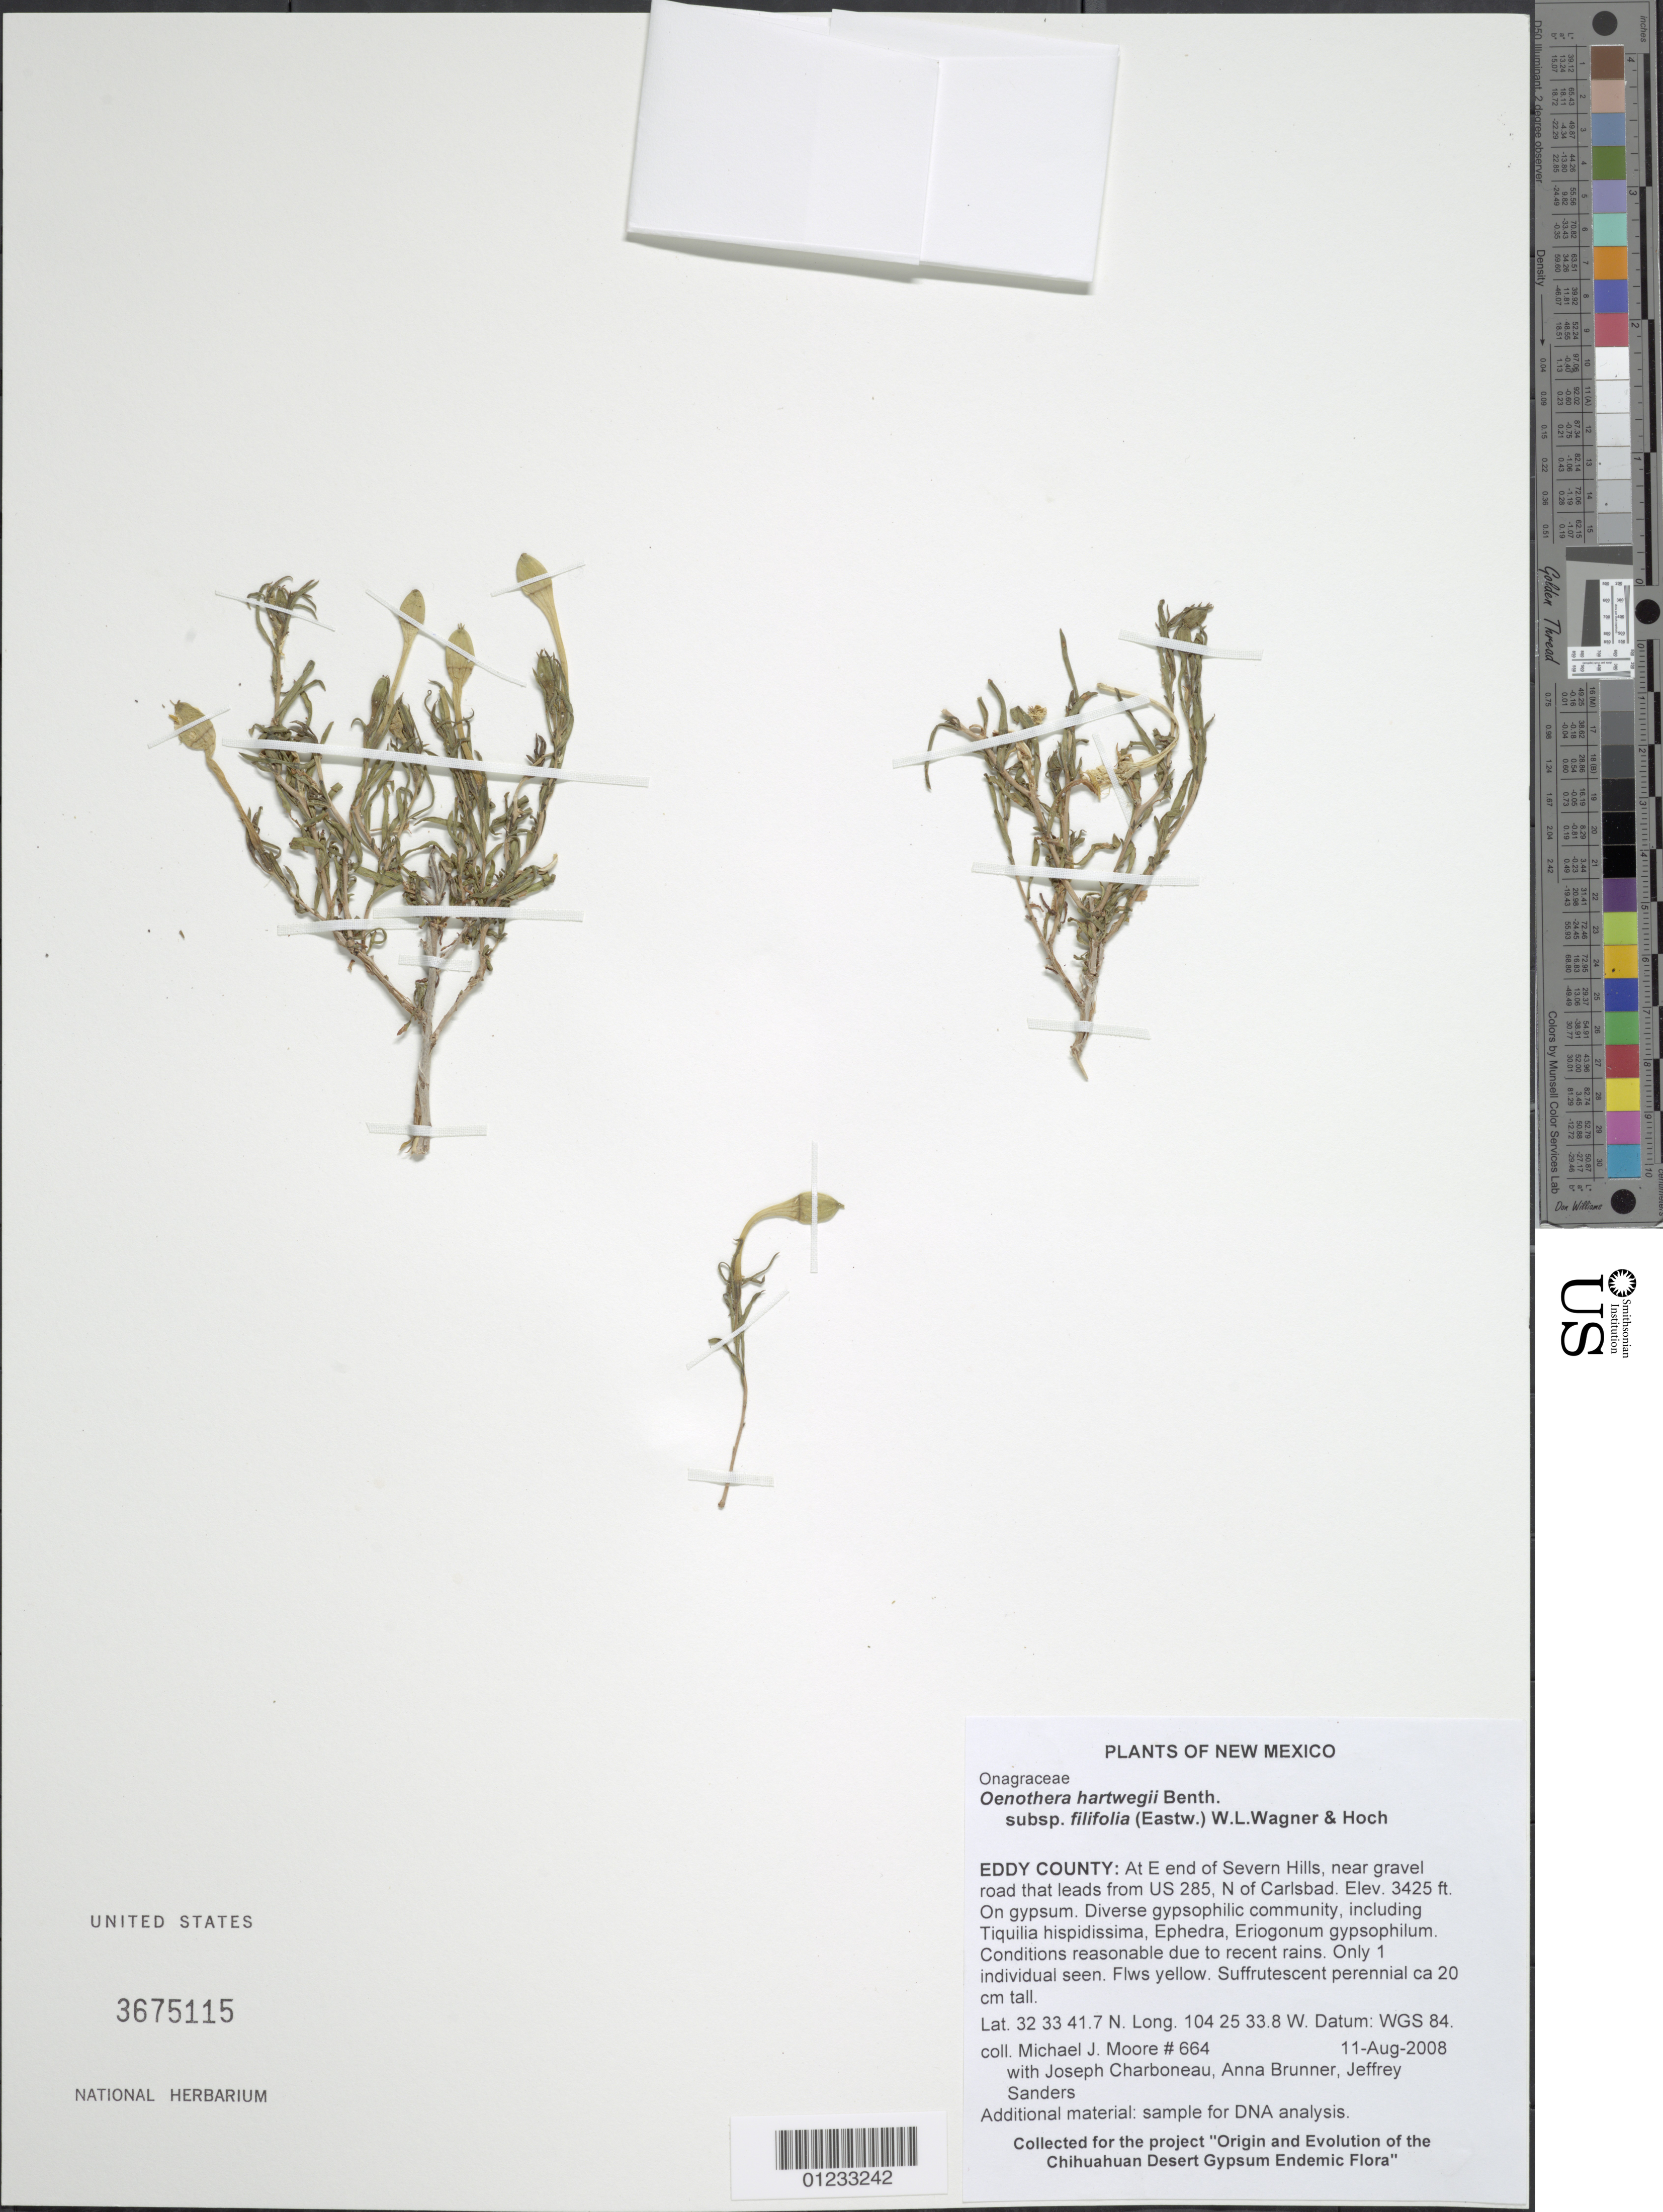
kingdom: Plantae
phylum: Tracheophyta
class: Magnoliopsida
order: Myrtales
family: Onagraceae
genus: Oenothera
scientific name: Oenothera hartwegii subsp. filifolia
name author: (Eastw.) W.L. Wagner & Hoch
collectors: M. J. Moore, J. L. M. Charboneau, A. Brunner & J. Sanders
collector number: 664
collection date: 2004-08-10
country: United States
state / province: New Mexico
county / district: Eddy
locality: At E end of Severn Hills, near gravel road that leads from US 285, N of Carlsbad.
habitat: On gypsum. Diverse gypsophilic community, including Tiquilia hispidissima, Ephedra, Eriogonum gypsophilum. Conditions reasonable due to recent rains.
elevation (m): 1044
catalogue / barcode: US 3675115